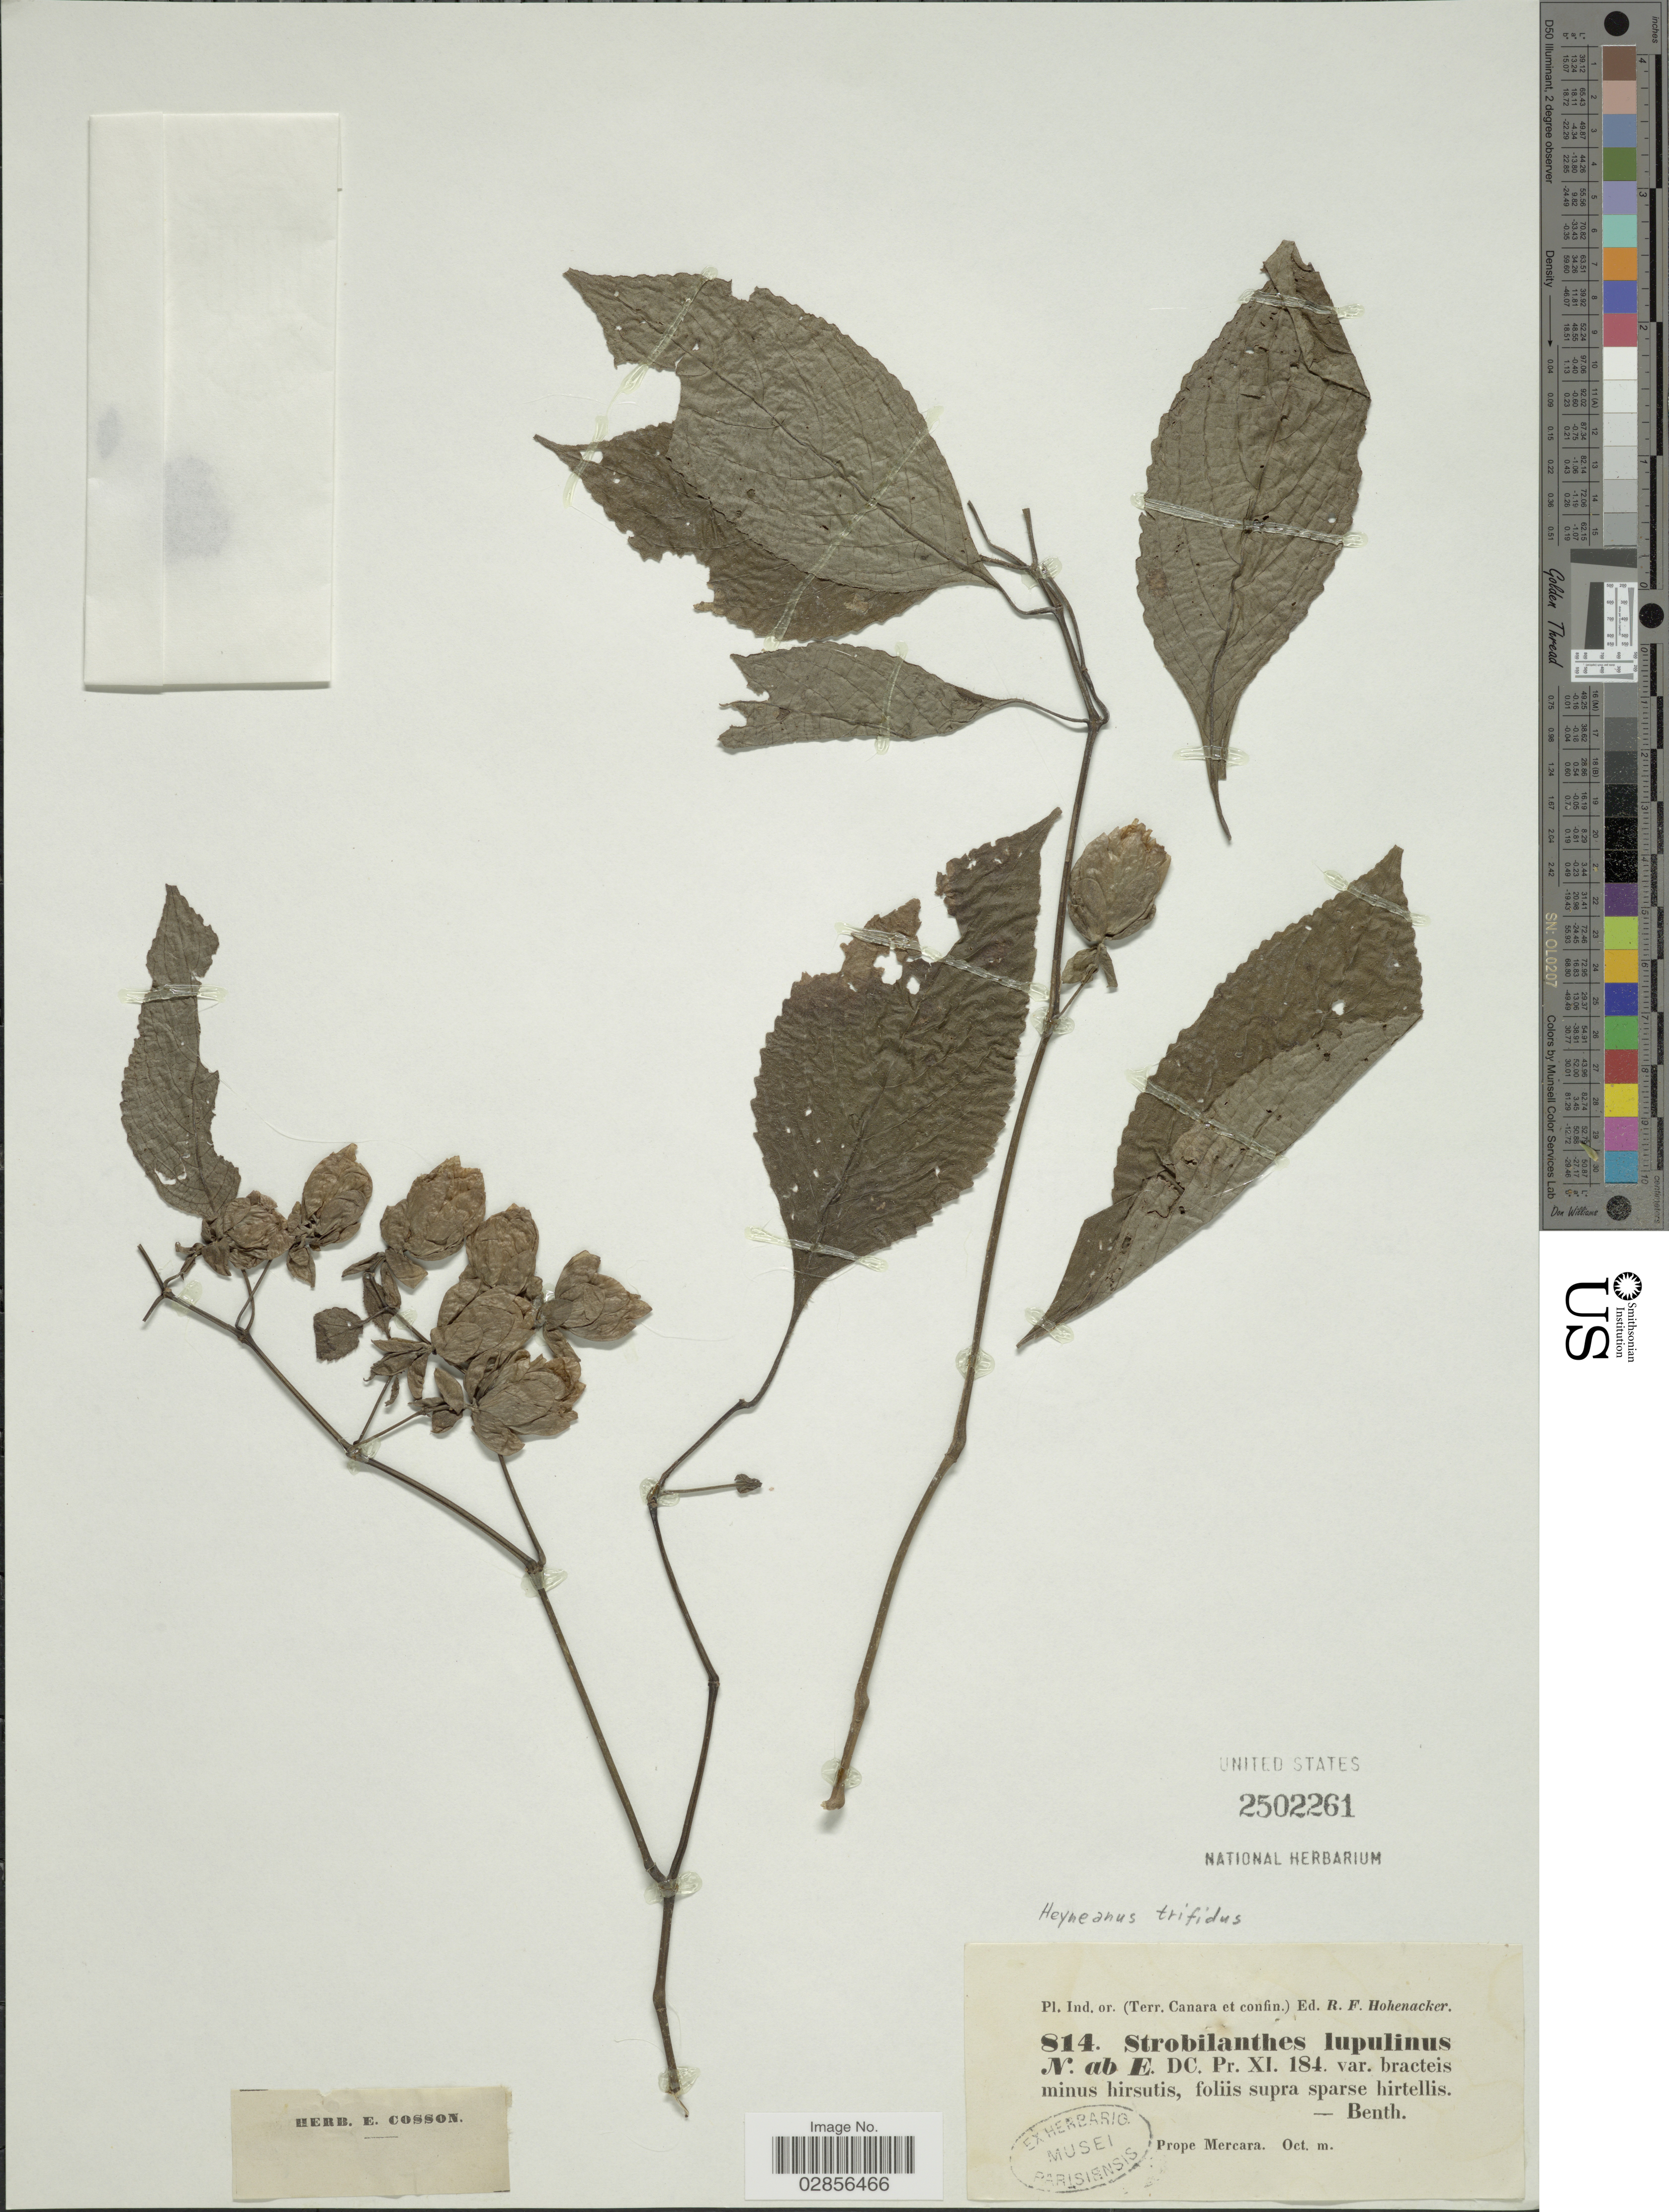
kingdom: Plantae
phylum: Tracheophyta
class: Magnoliopsida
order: Lamiales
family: Acanthaceae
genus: Strobilanthes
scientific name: Strobilanthes lupulina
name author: Nees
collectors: R. F. Hohenacker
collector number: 814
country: India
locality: Ind. or. (Terr. Canara et confin). Prope Mercara.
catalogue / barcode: US 2502261